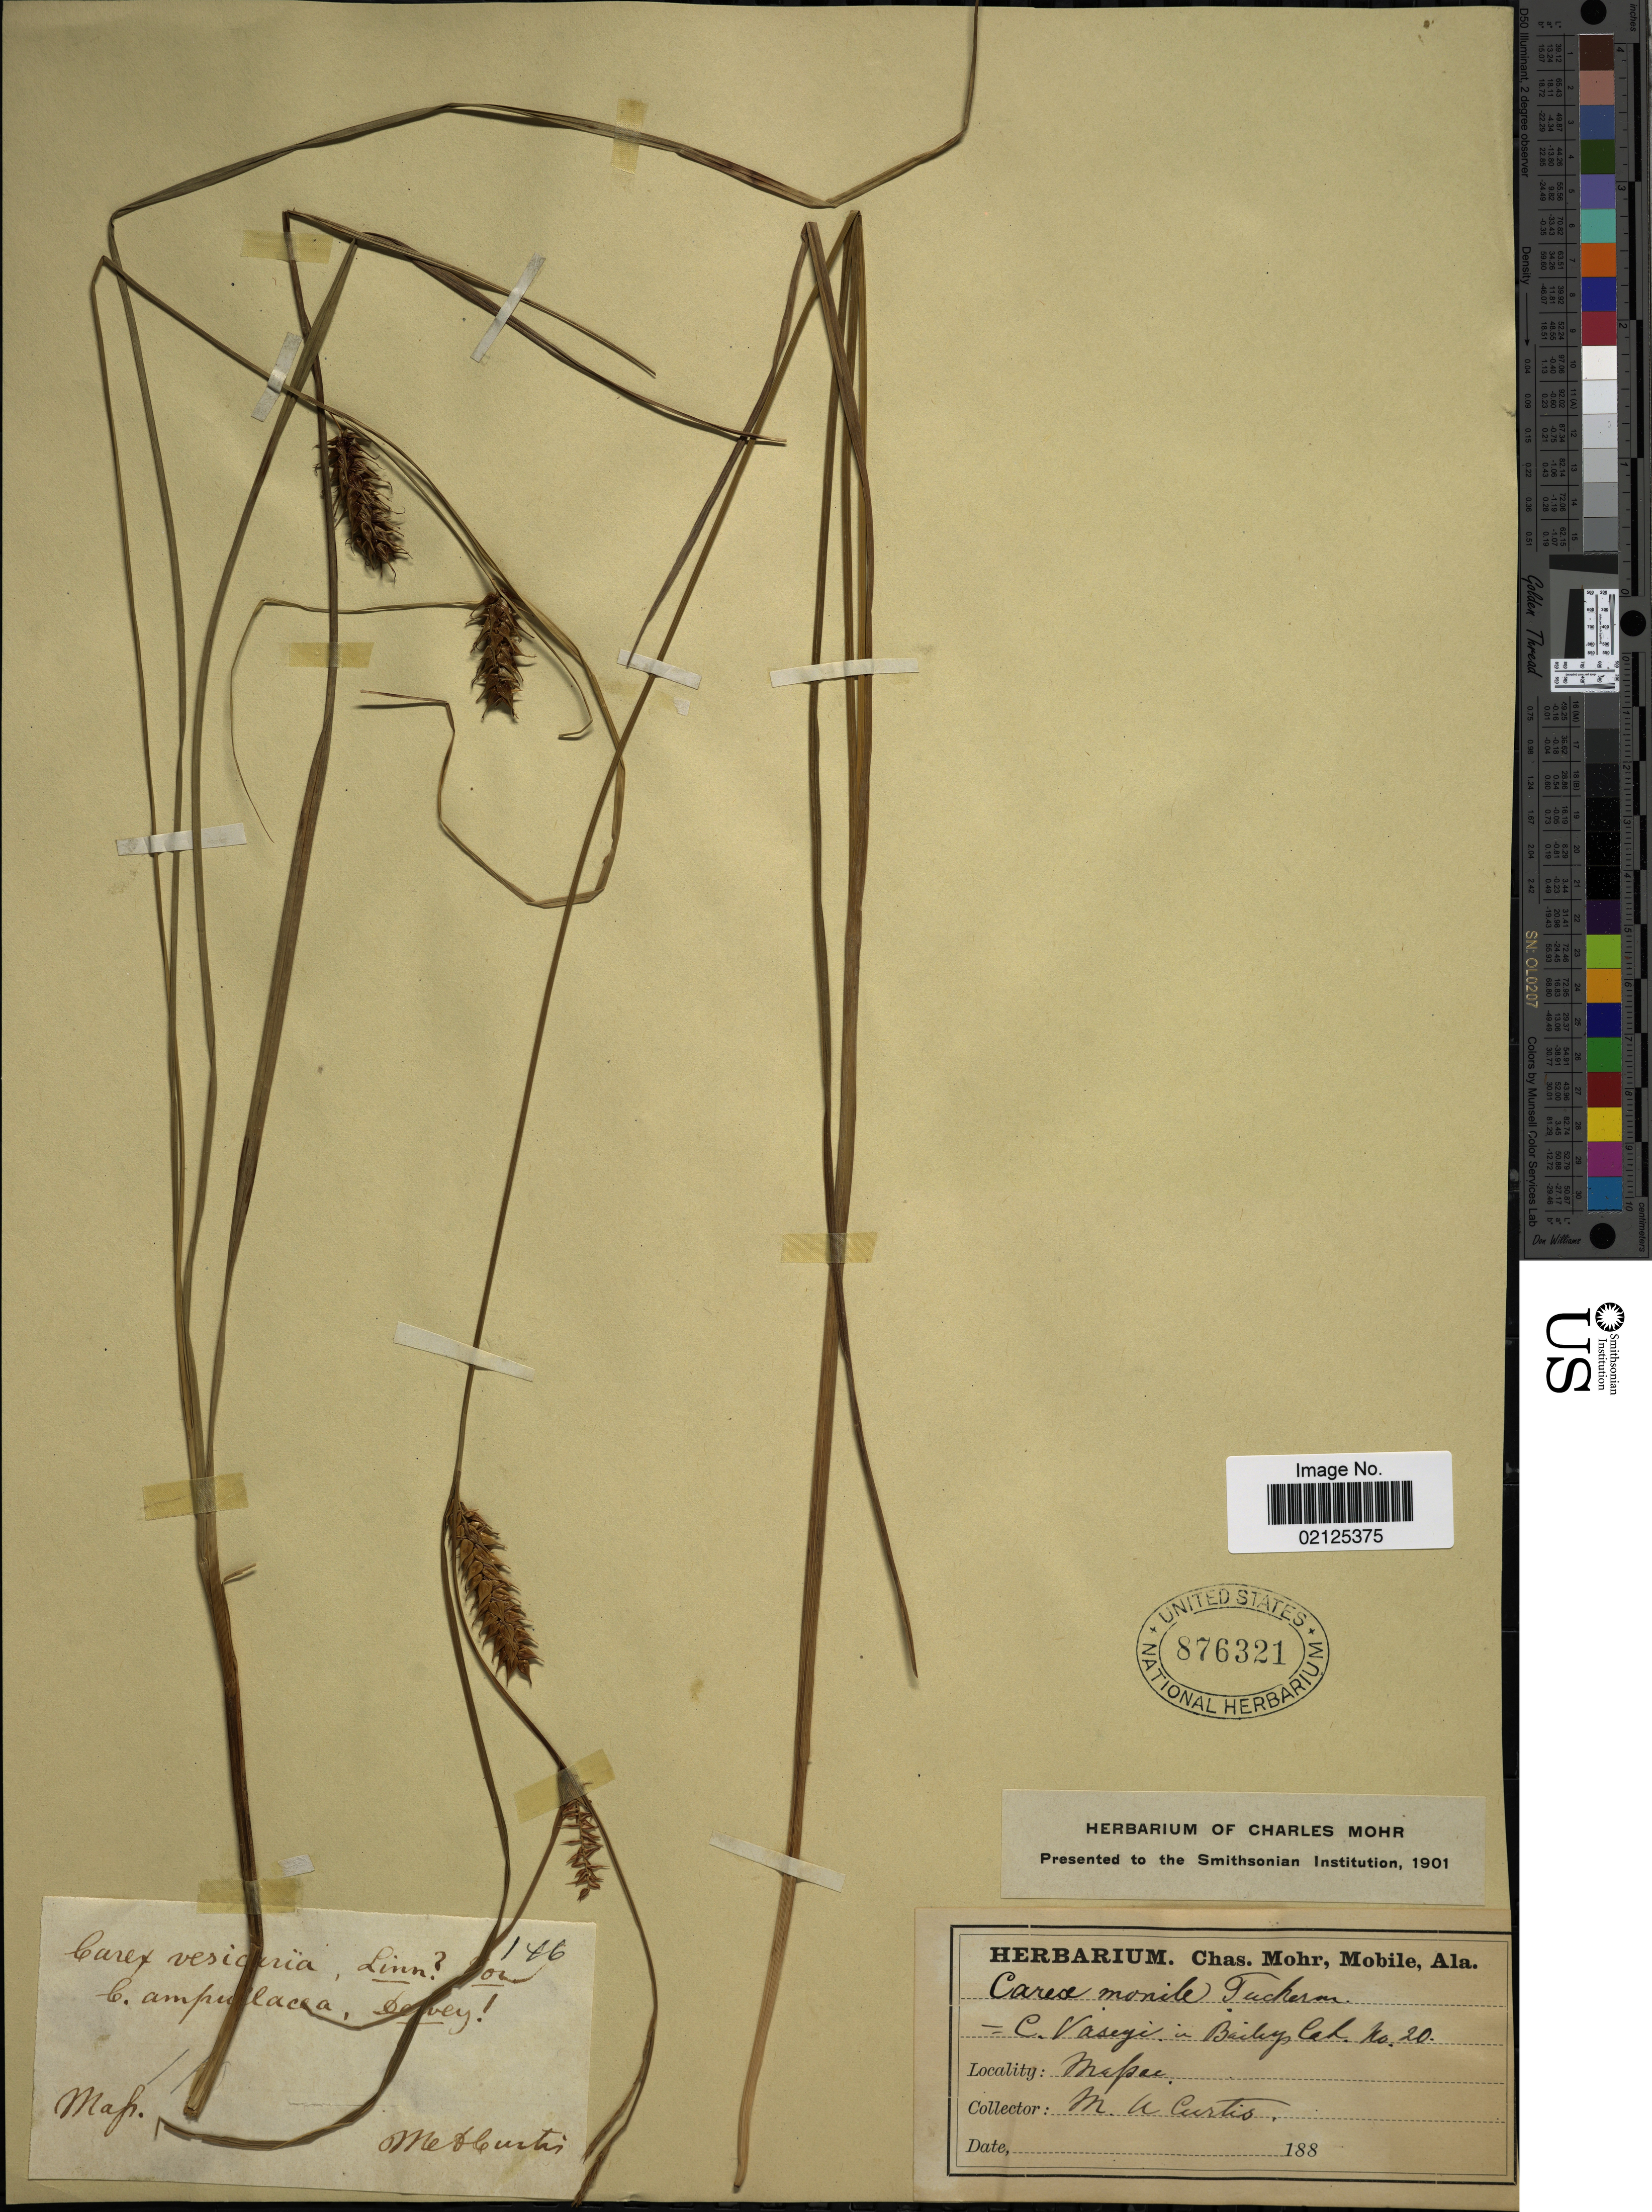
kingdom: Plantae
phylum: Tracheophyta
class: Liliopsida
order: Poales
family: Cyperaceae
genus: Carex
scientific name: Carex vesicaria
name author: L.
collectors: M. A. Curtis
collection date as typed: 188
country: United States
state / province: Massachusetts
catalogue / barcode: US 876321